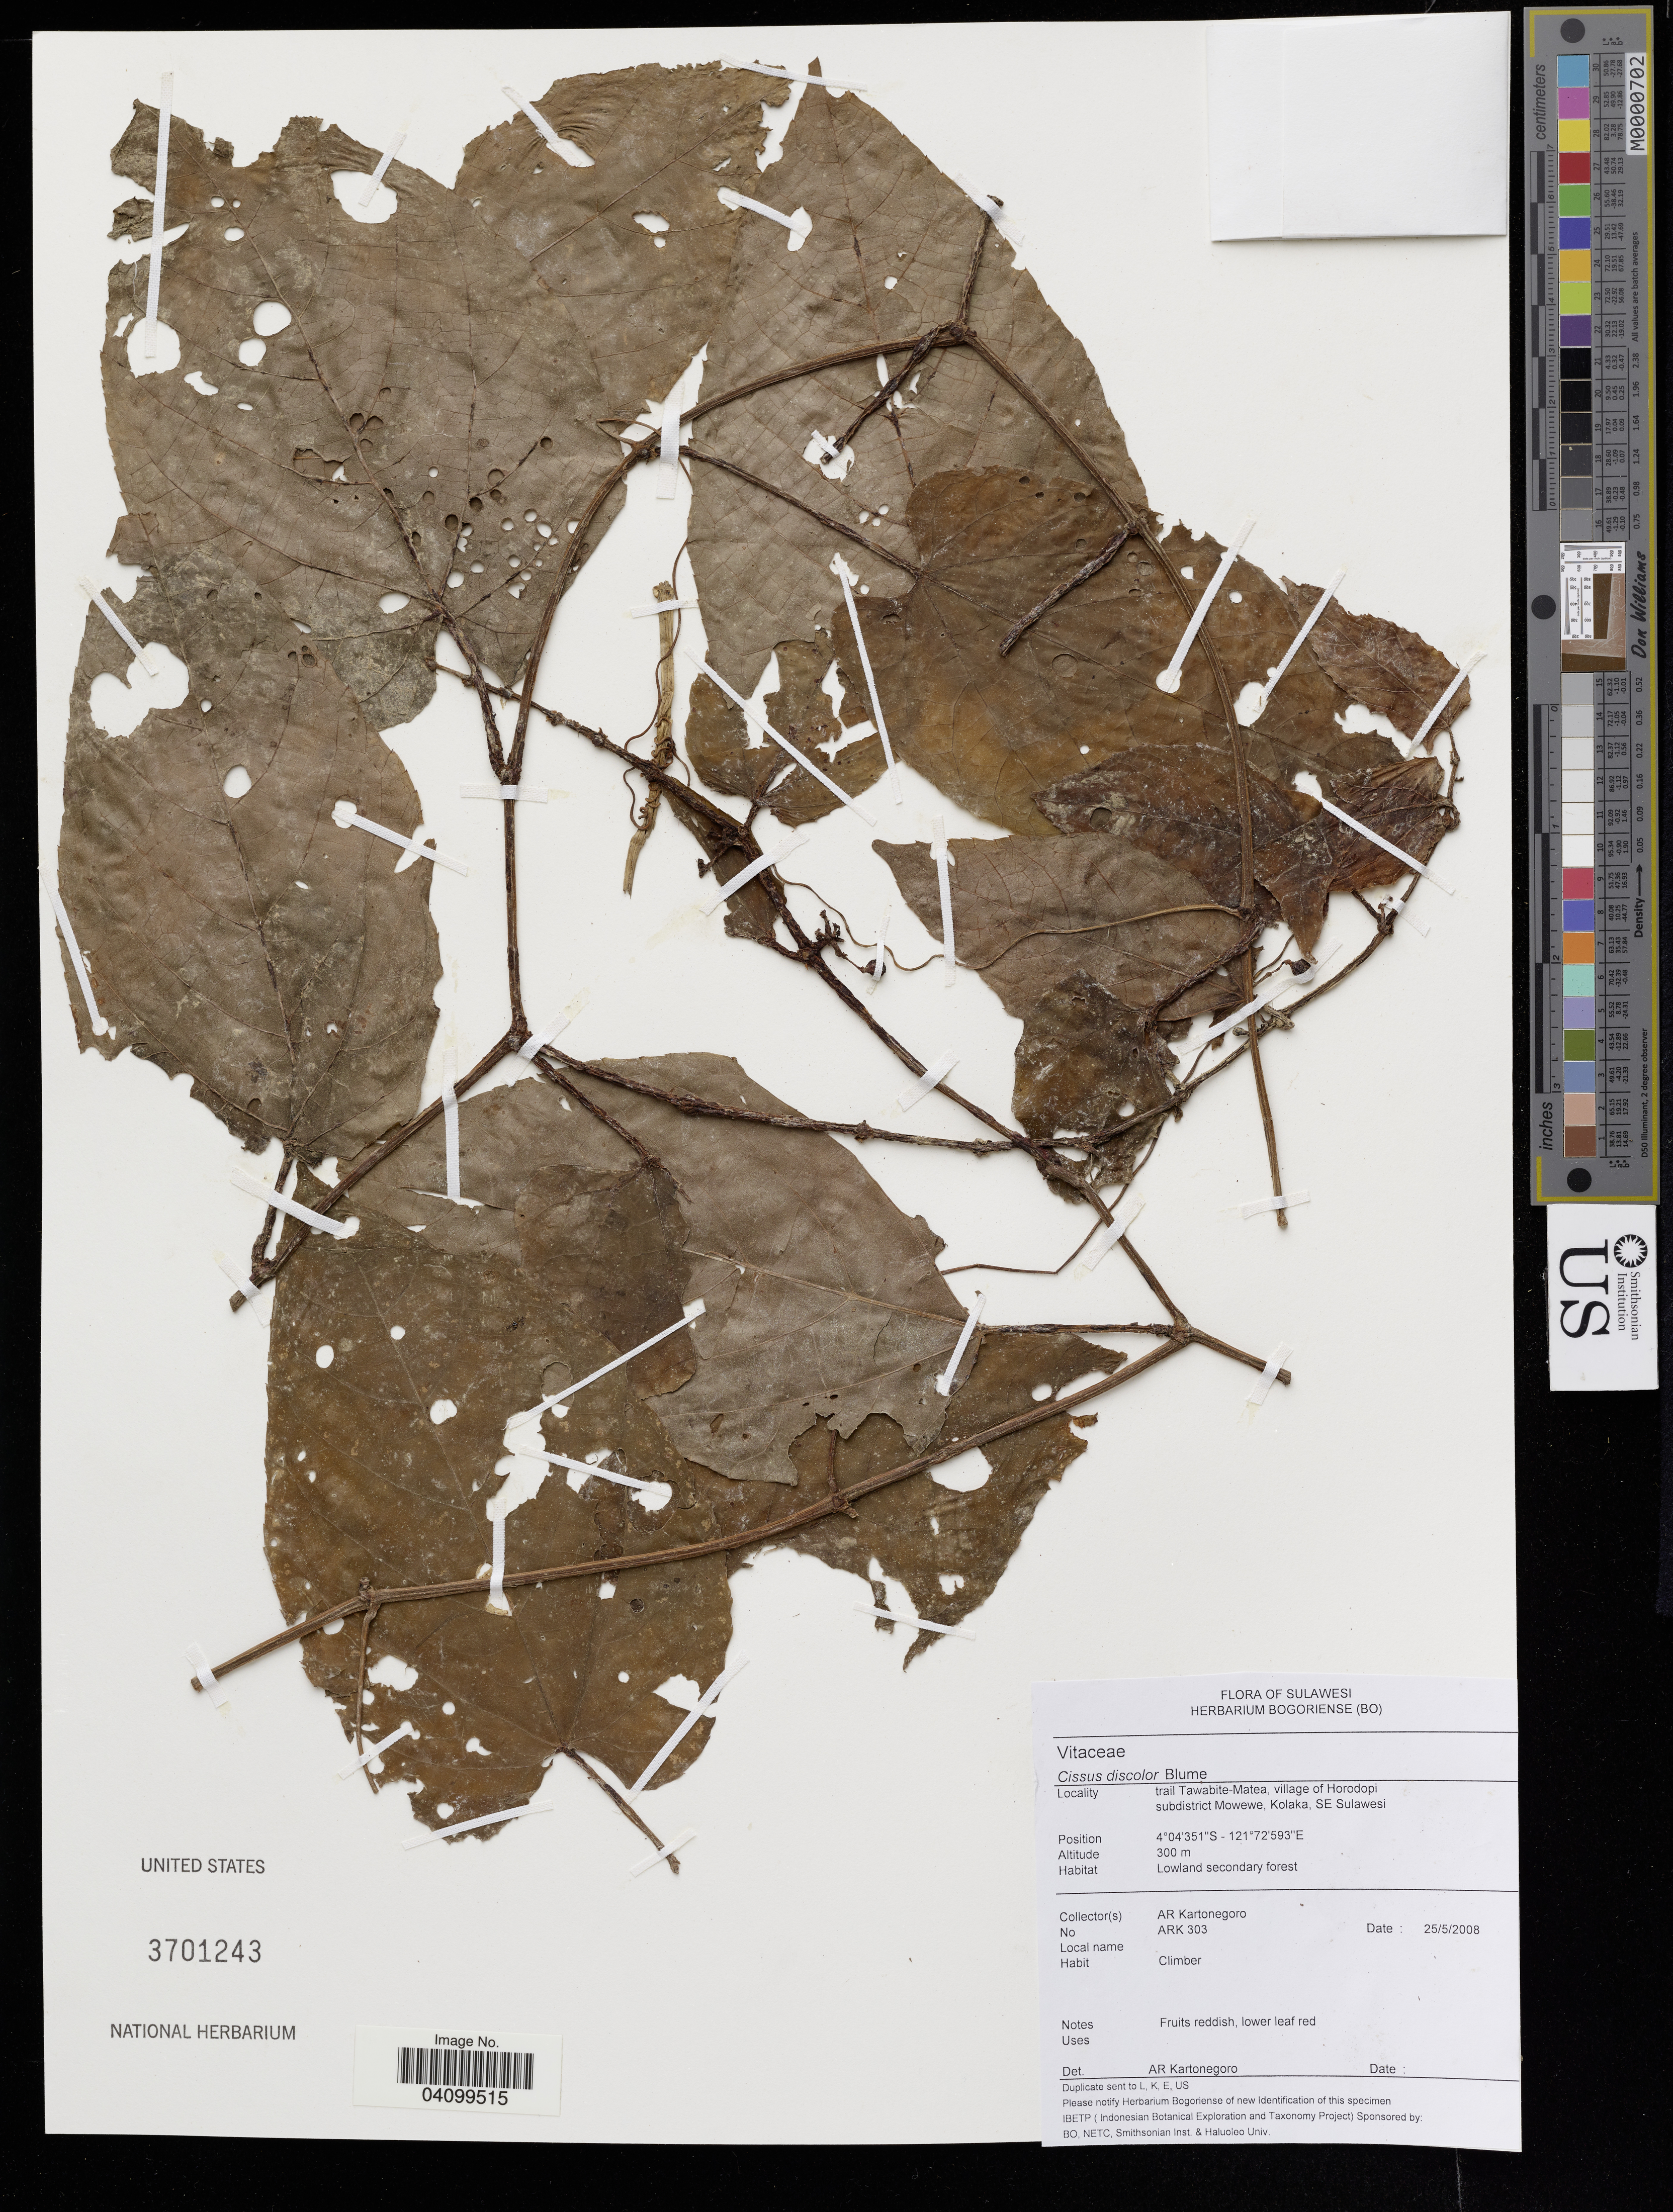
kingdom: Plantae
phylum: Tracheophyta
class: Magnoliopsida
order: Vitales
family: Vitaceae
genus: Cissus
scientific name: Cissus discolor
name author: Blume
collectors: A. Kartonegoro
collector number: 303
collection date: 2008-05-25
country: Indonesia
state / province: Sulawesi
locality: Trail Tawabite-Matea, village of Horodopi subdistrict Mowewe, Kolaka, SE Sulawesi.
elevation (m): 300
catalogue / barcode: US 3701243